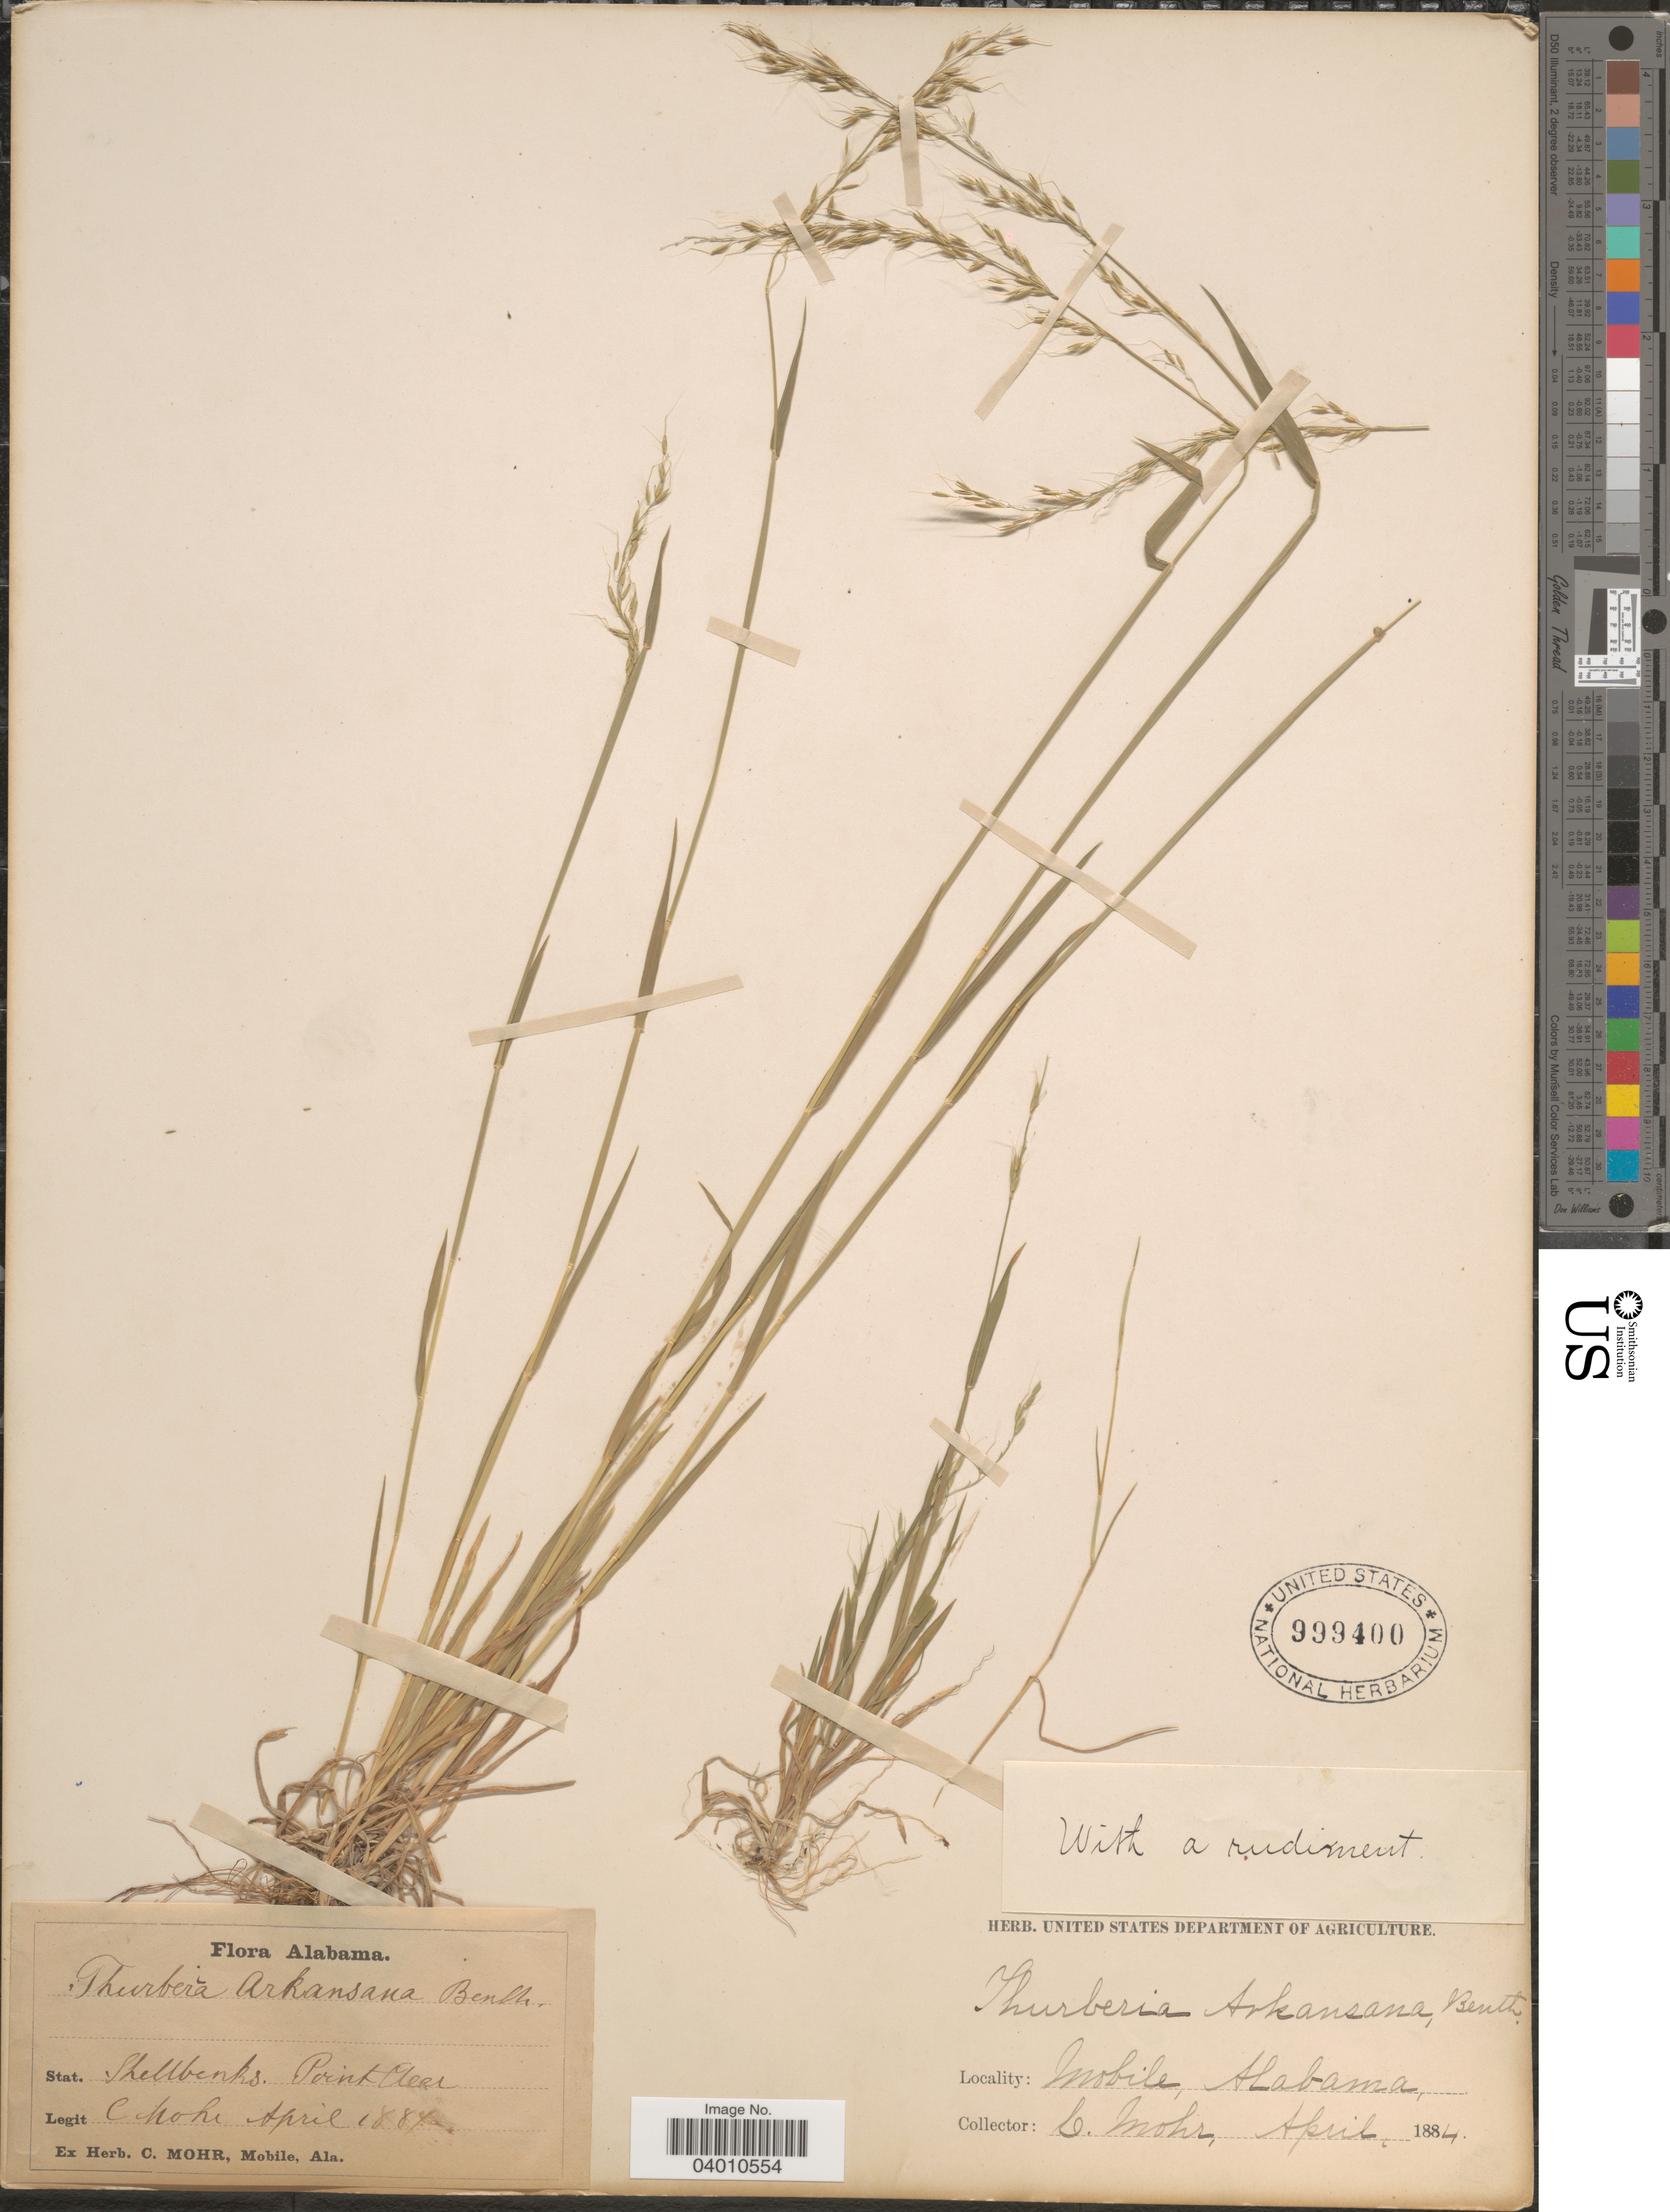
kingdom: Plantae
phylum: Tracheophyta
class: Liliopsida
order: Poales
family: Poaceae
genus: Limnodea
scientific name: Limnodea arkansana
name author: (Nutt.) L.H. Dewey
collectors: C. T. Mohr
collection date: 1884-04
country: United States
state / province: Alabama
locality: Stat. Shellbanks. Point Clear. Mobile.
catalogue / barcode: US 999400